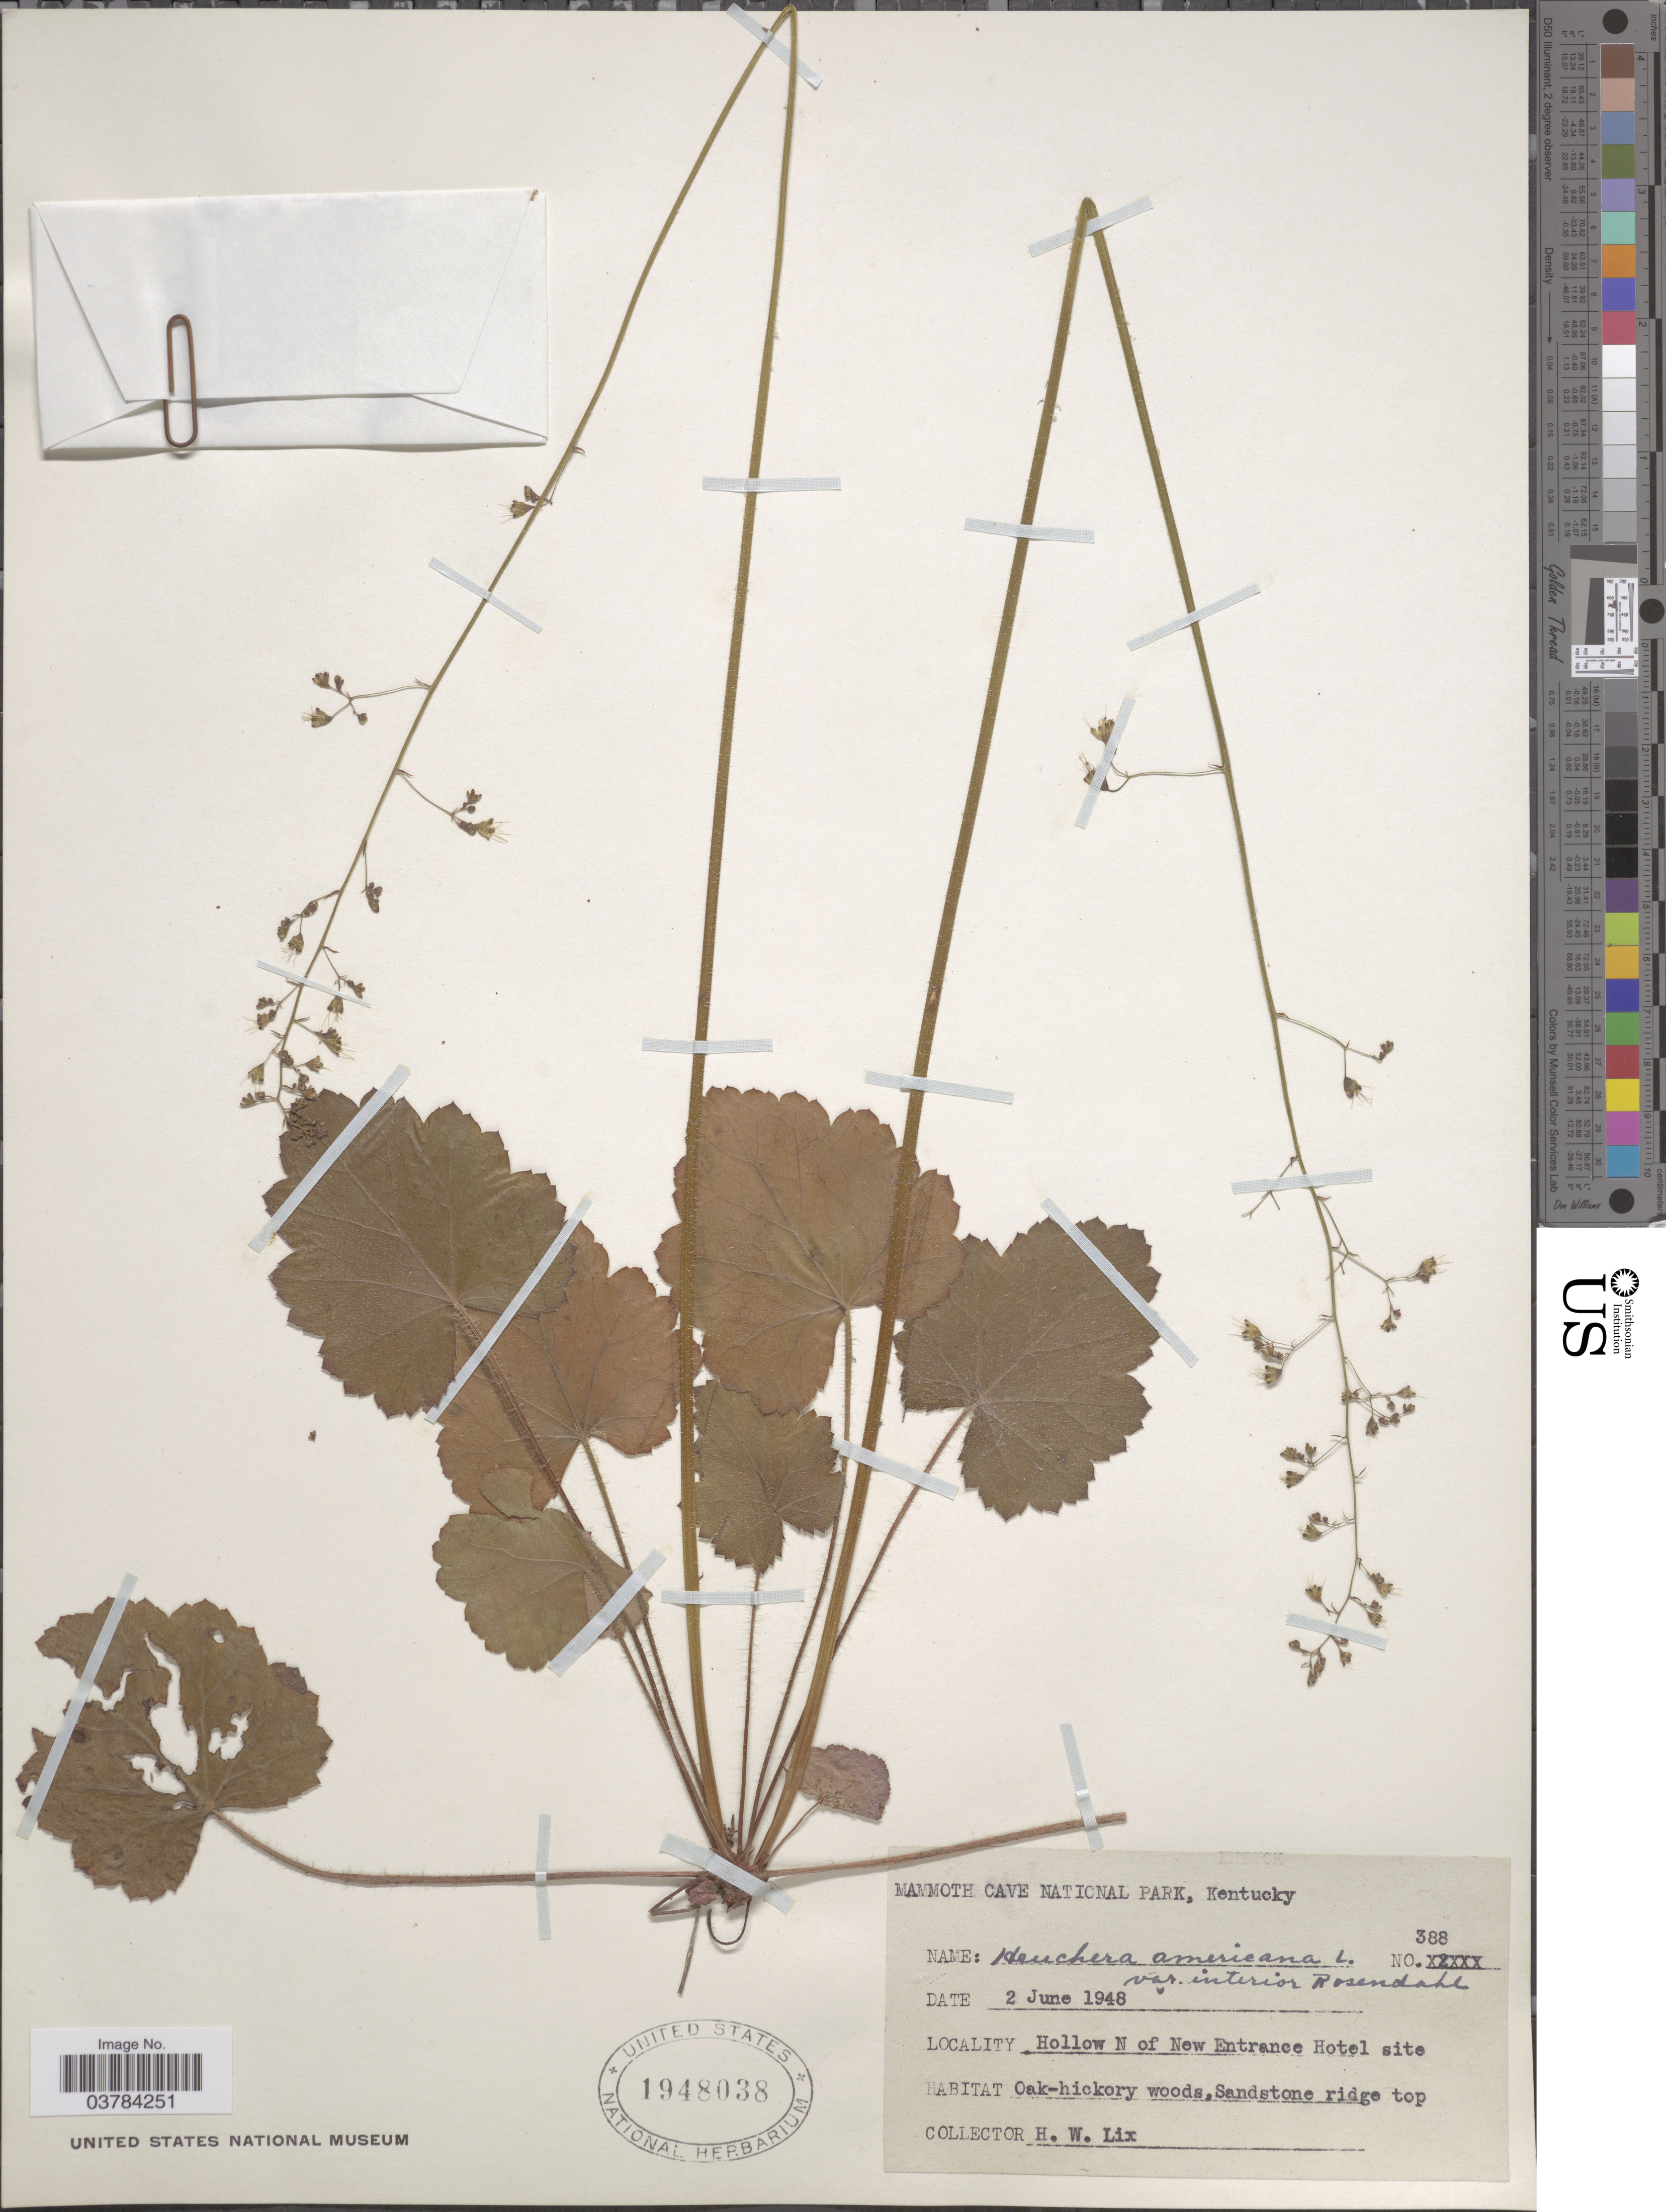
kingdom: Plantae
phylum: Tracheophyta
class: Magnoliopsida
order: Saxifragales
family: Saxifragaceae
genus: Heuchera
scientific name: Heuchera americana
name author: L.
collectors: H. W. Lix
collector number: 388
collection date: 1948-06-02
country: United States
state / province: Kentucky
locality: Mammoth Cave National Park. Hollow N of New Entrance Hotel site.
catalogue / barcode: US 1948038